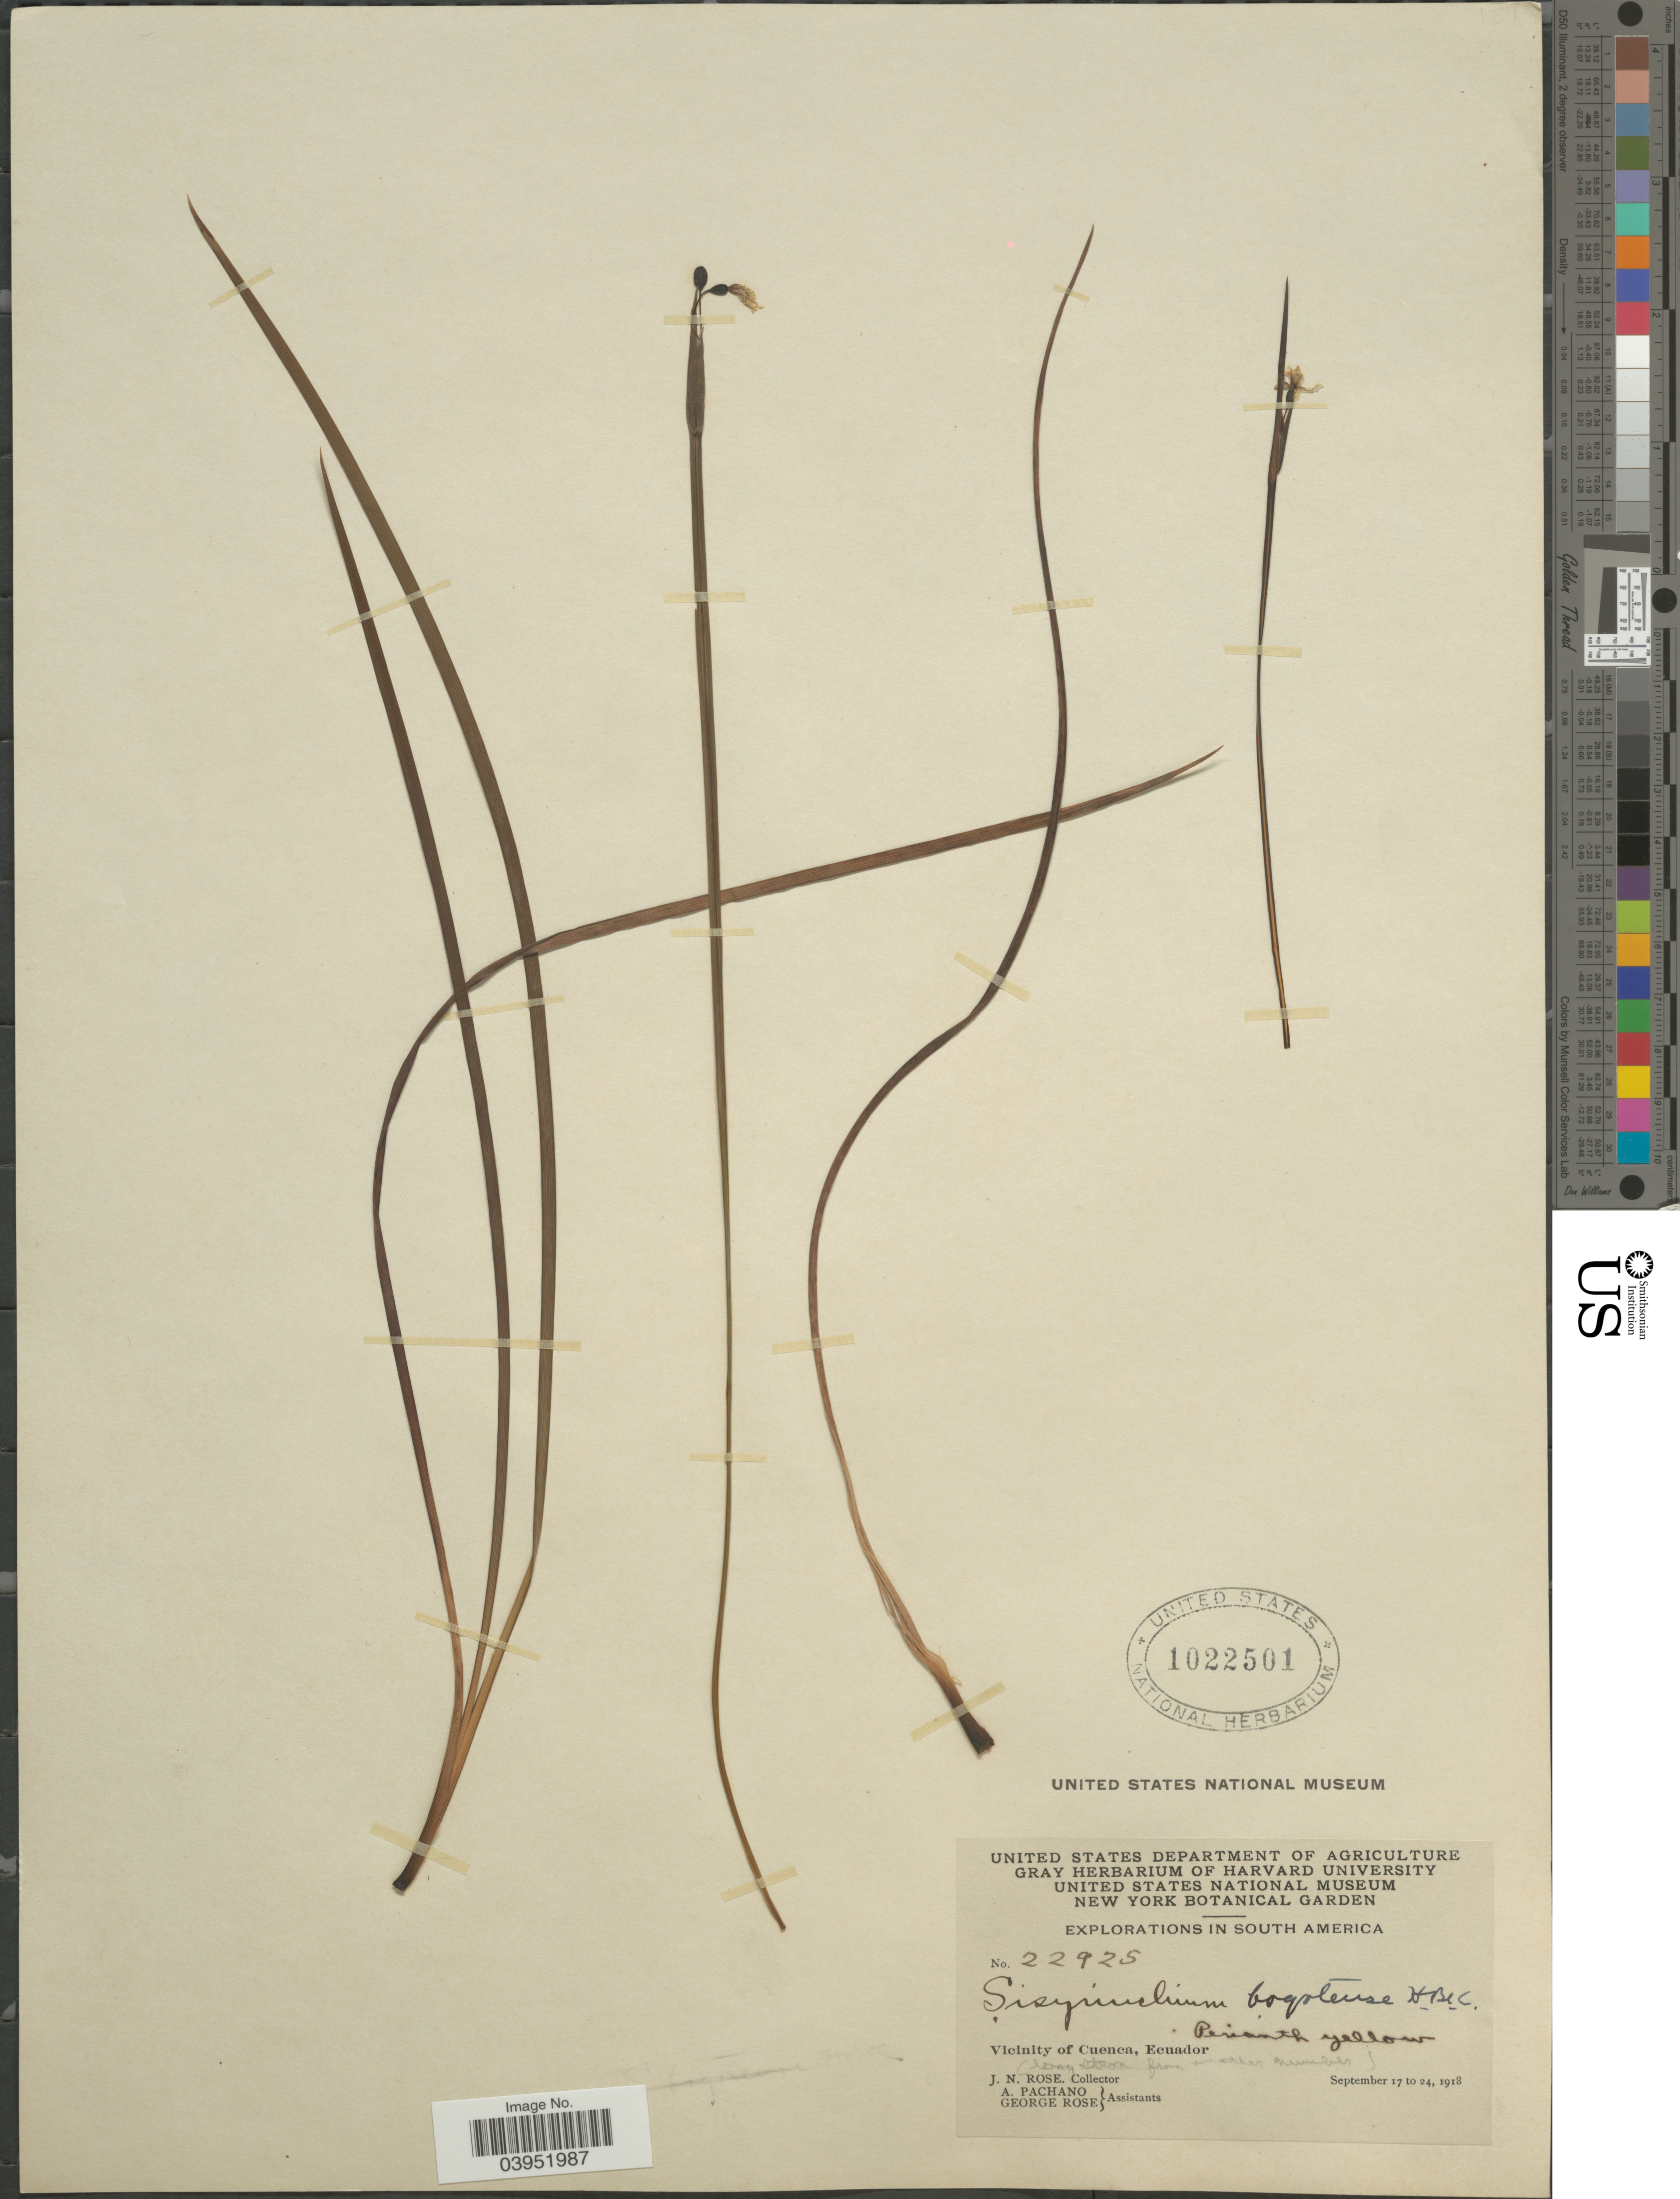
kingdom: Plantae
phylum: Tracheophyta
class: Liliopsida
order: Asparagales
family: Iridaceae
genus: Sisyrinchium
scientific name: Sisyrinchium bogotense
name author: Kunth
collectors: J. N. Rose, A. Pachano & G. Rose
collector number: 22925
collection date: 1918-09-17/1918-09-24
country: Ecuador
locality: Vicinity of Cuenca.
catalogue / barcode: US 1022501